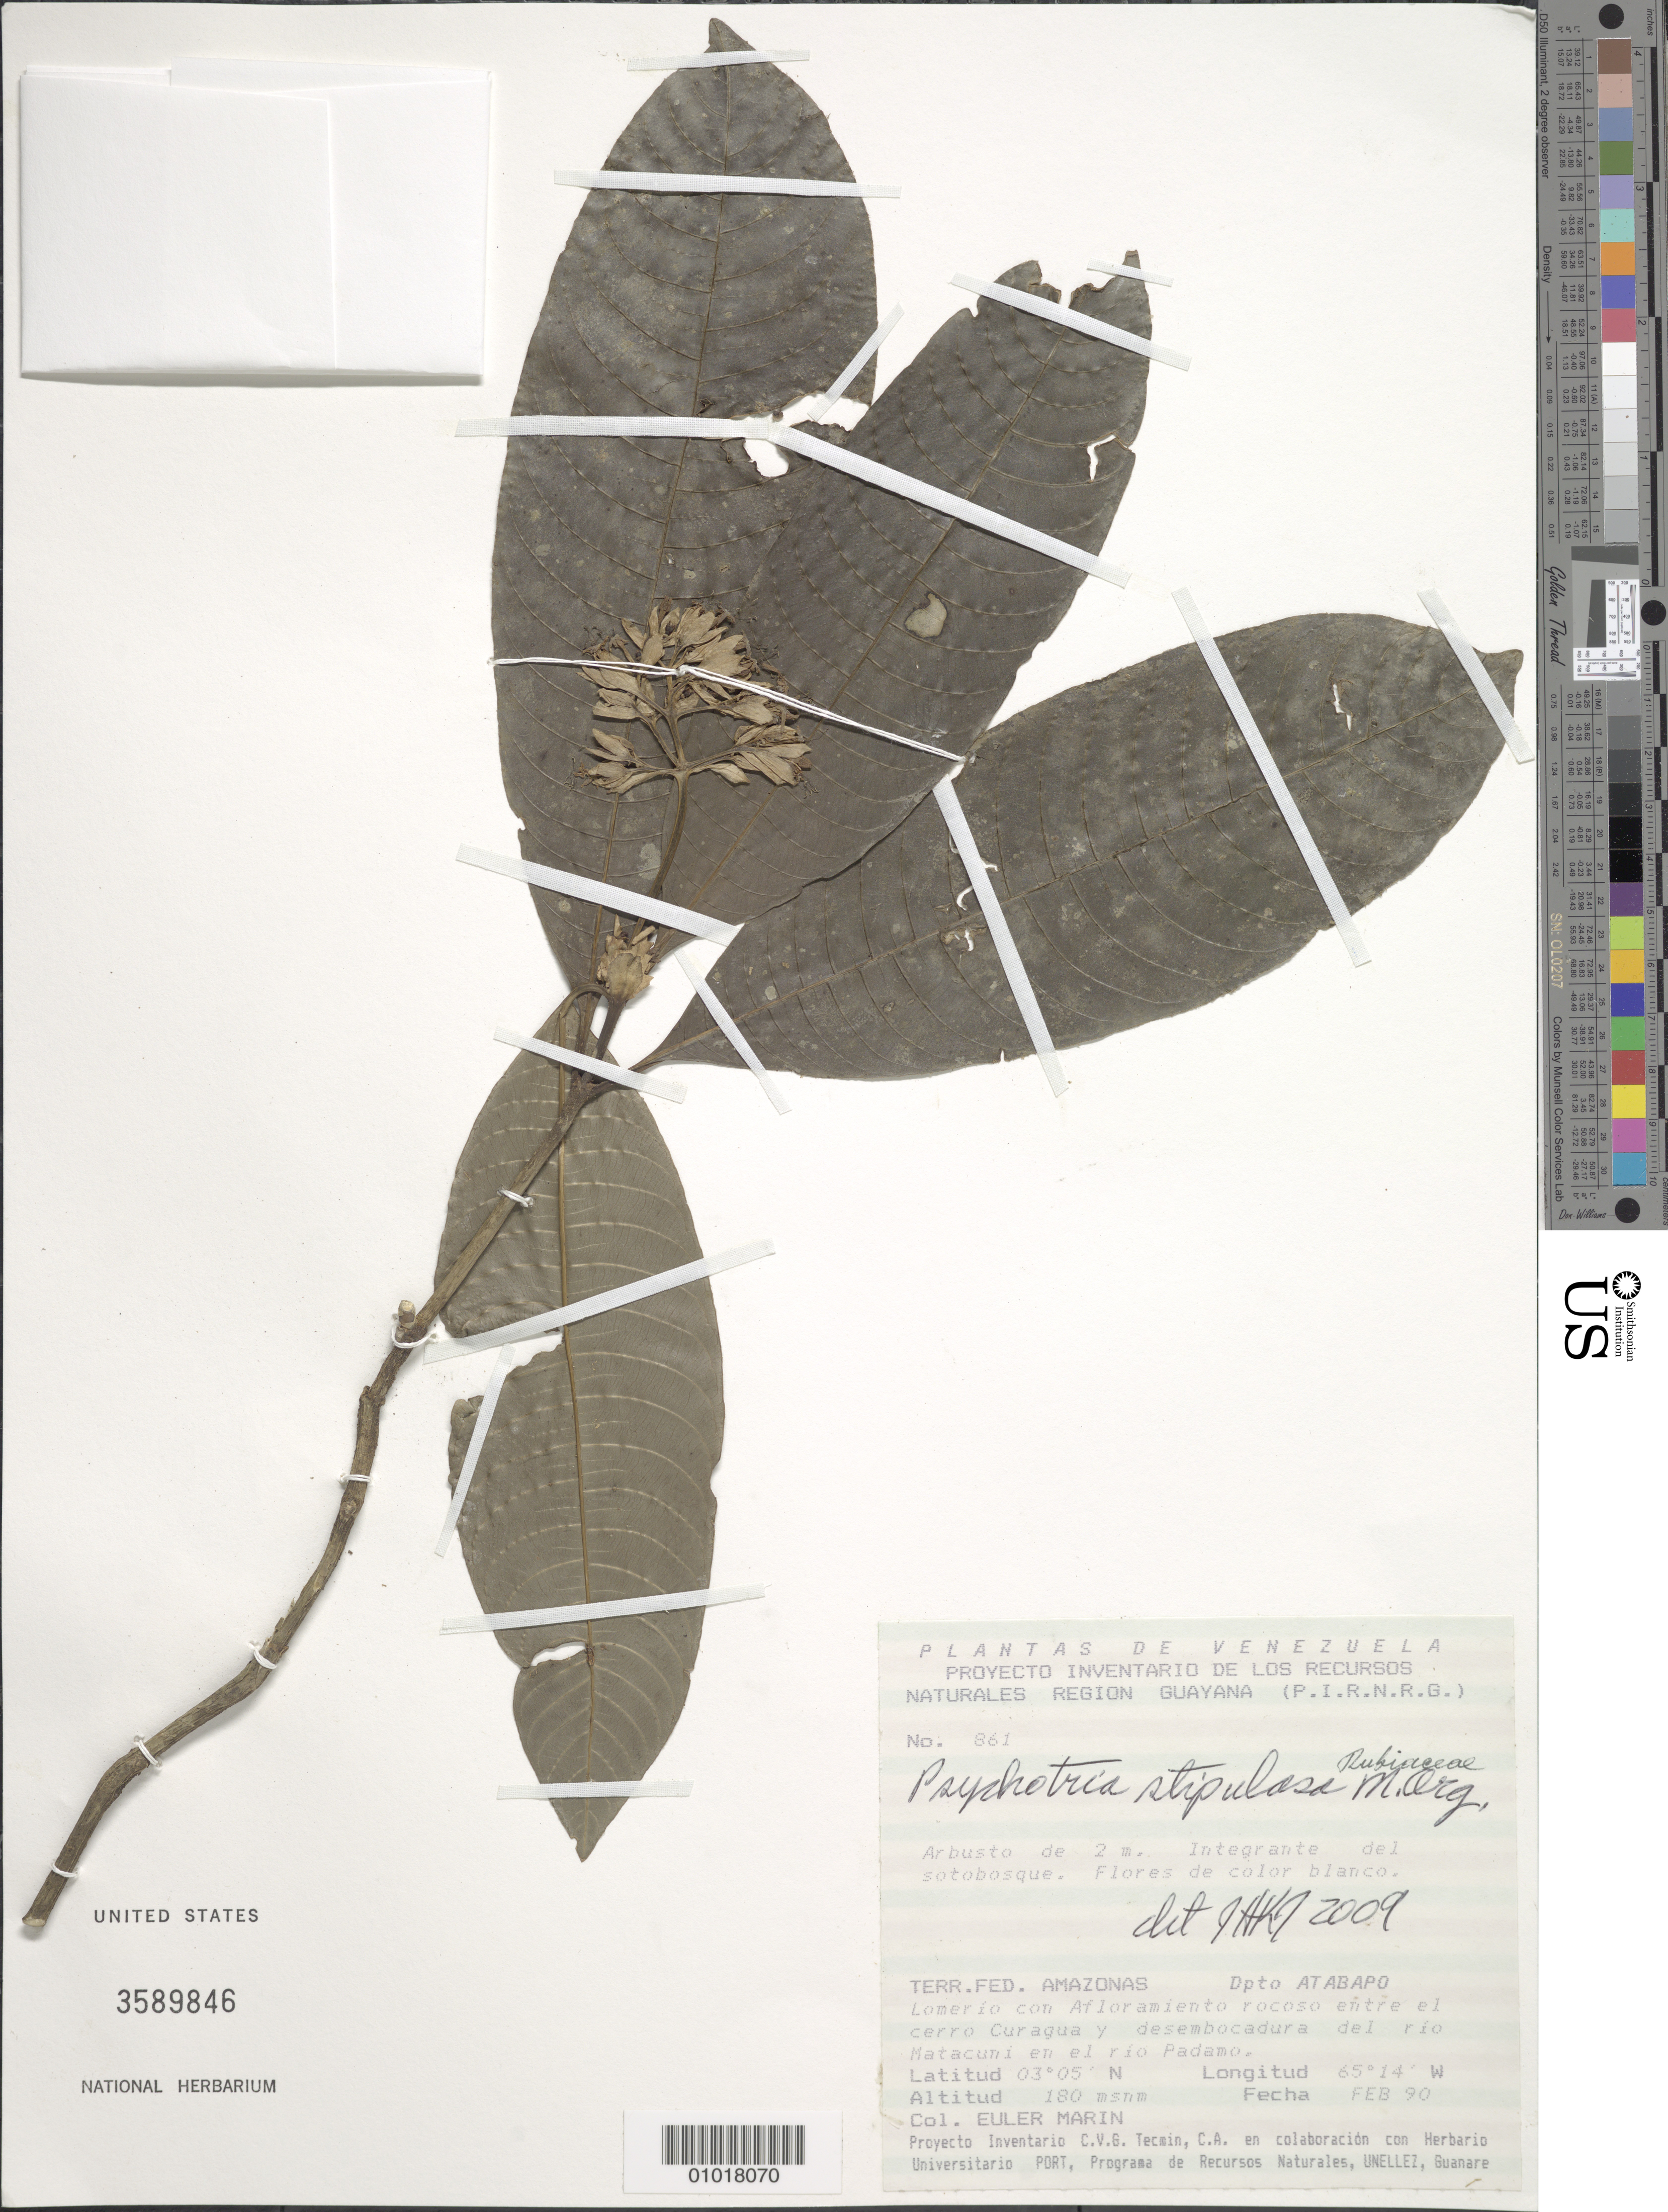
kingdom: Plantae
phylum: Tracheophyta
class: Magnoliopsida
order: Gentianales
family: Rubiaceae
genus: Psychotria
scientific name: Psychotria stipulosa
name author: Müll. Arg.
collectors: E. Marin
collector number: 861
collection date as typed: Feb-90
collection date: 1990-02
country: Venezuela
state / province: Amazonas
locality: Lomerio con Afloramiento rocoso entre el cerro Curagua y desembocadura del rio Matacuni en el rio Padamo.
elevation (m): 180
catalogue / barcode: US 3589846